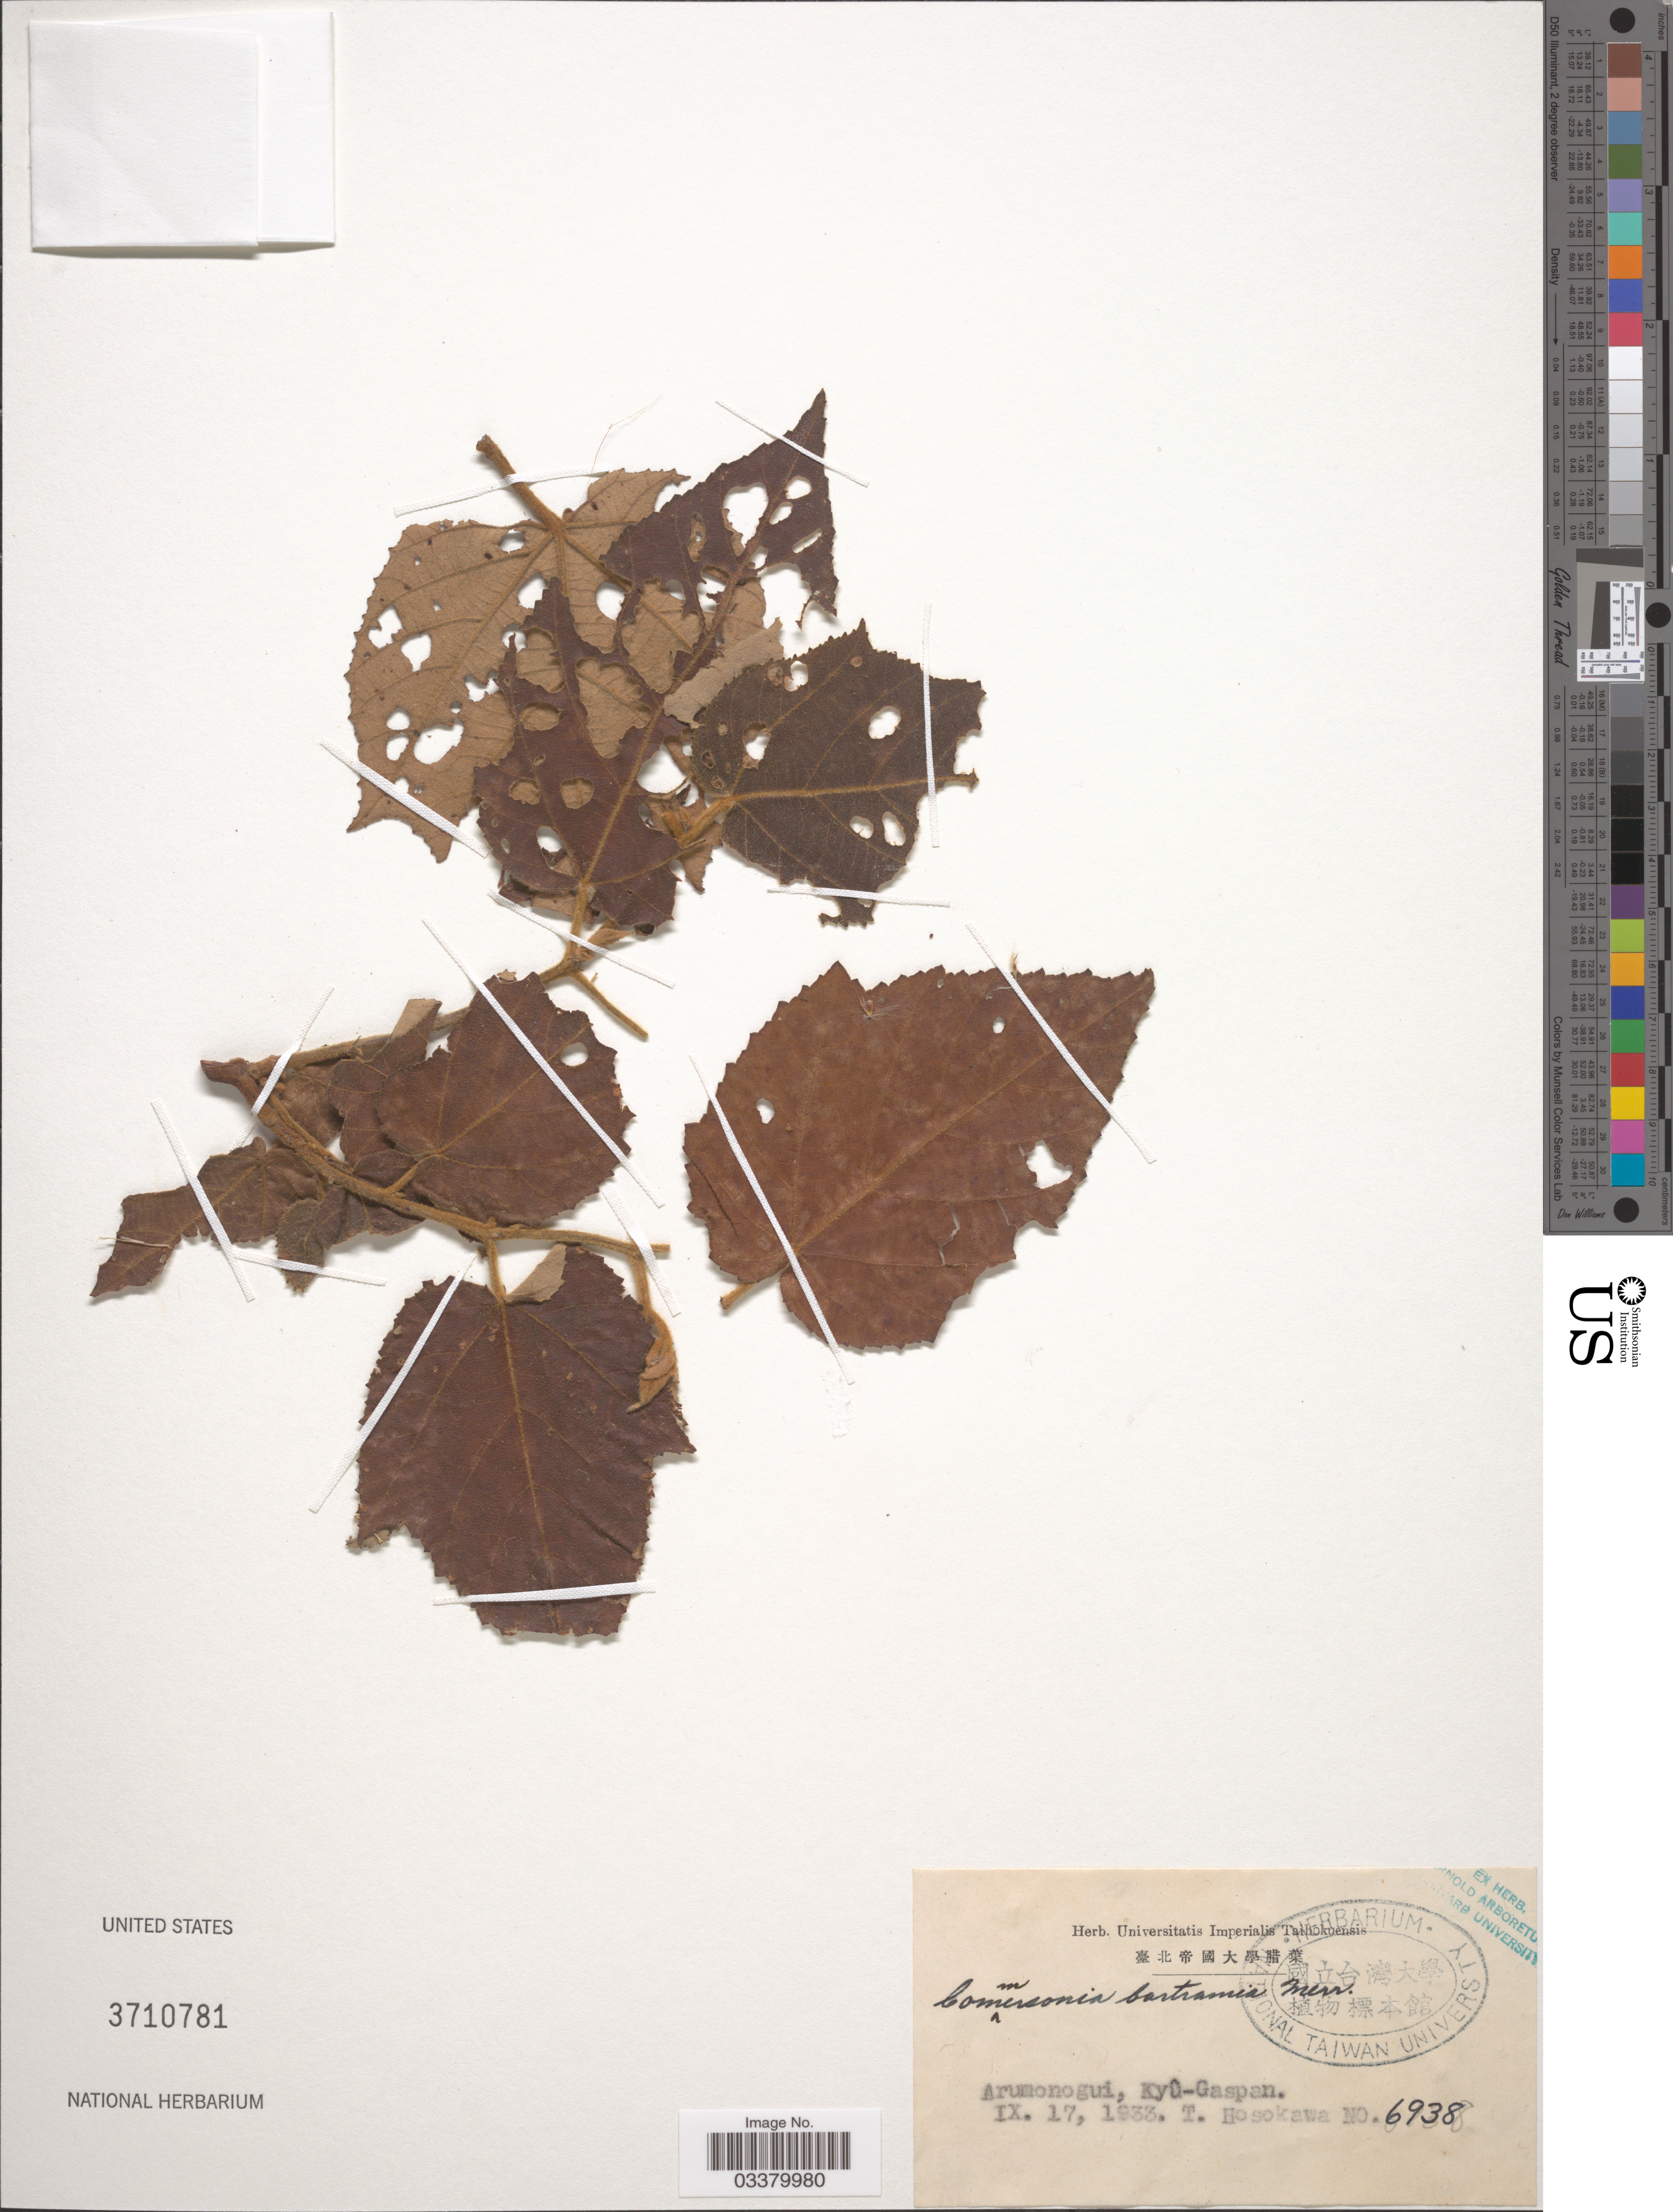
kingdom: Plantae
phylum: Tracheophyta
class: Magnoliopsida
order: Malvales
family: Malvaceae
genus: Commersonia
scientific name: Commersonia bartramia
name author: (L.) Merr.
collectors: T. Hosokawa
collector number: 6938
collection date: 1933-09-17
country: Taiwan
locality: Arumonoguim Kyû-Gaspan.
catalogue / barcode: US 3710781